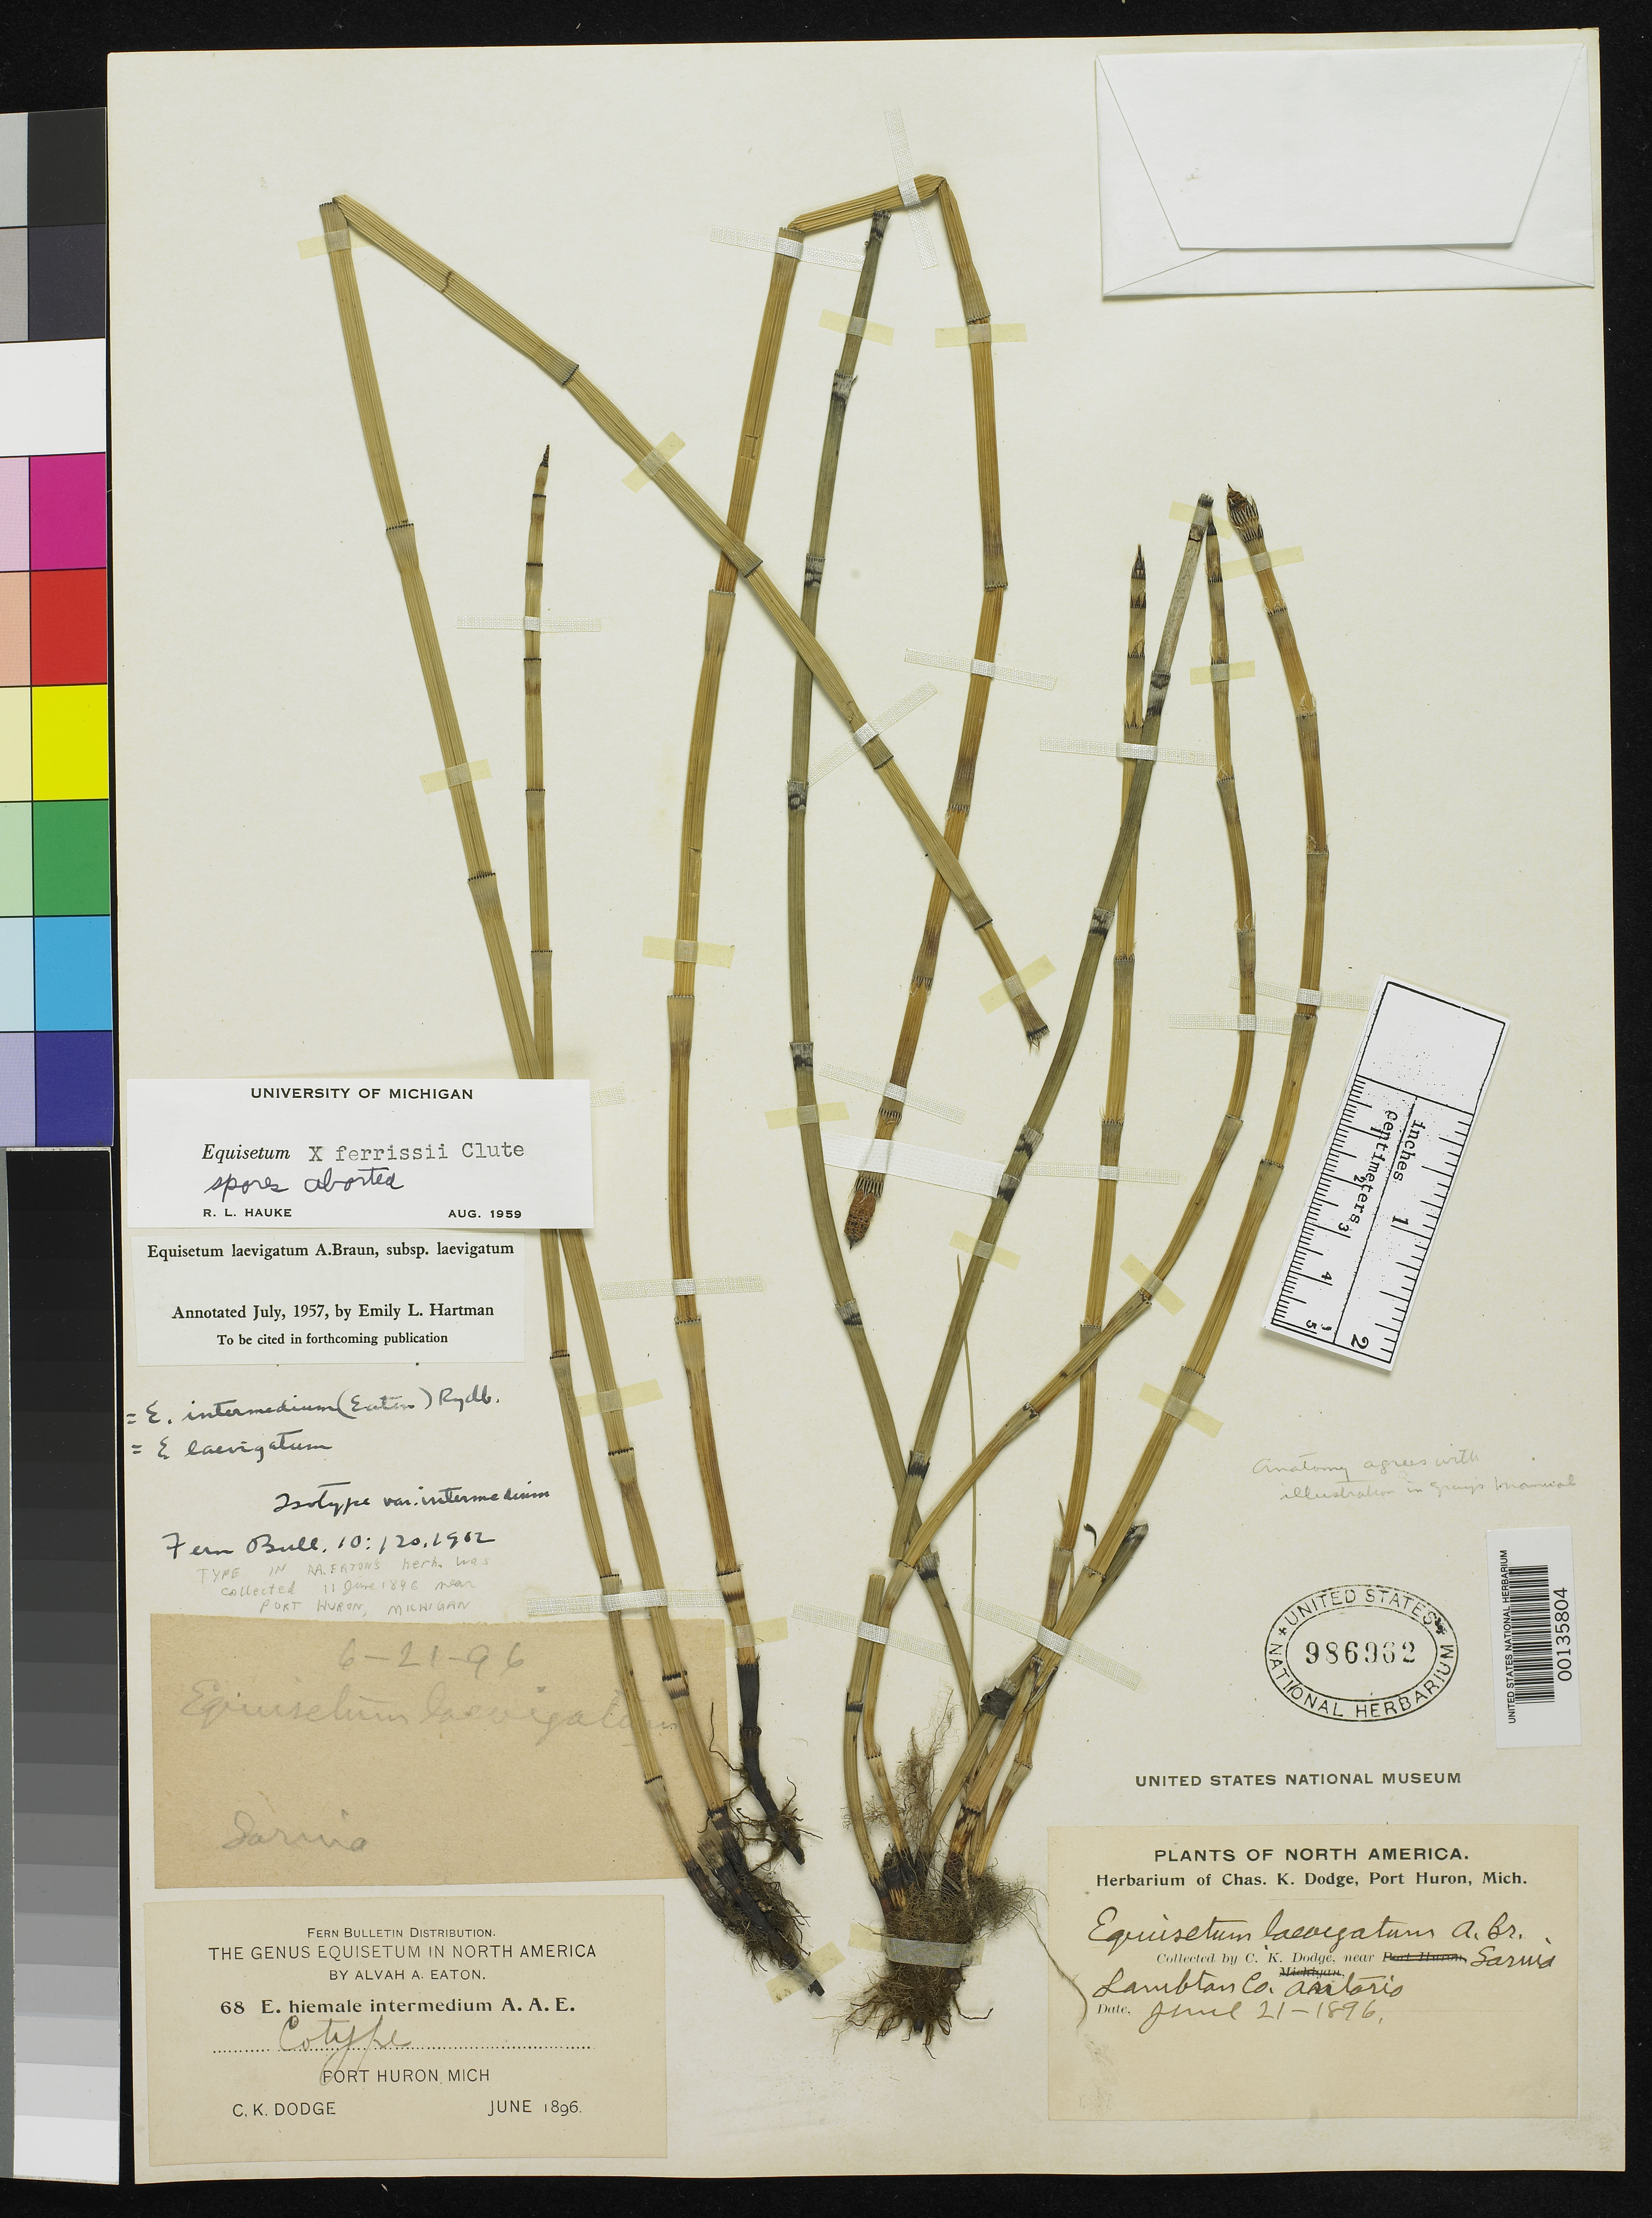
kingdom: Plantae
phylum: Tracheophyta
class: Polypodiopsida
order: Equisetales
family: Equisetaceae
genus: Equisetum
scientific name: Equisetum hyemale var. intermedium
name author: A.A. Eaton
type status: Type Collection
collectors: C. K. Dodge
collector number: Eaton Equiset. Distr. 68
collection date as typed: Jun 1896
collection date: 1896-06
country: United States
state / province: Michigan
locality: Port Huron.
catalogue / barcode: US 986962